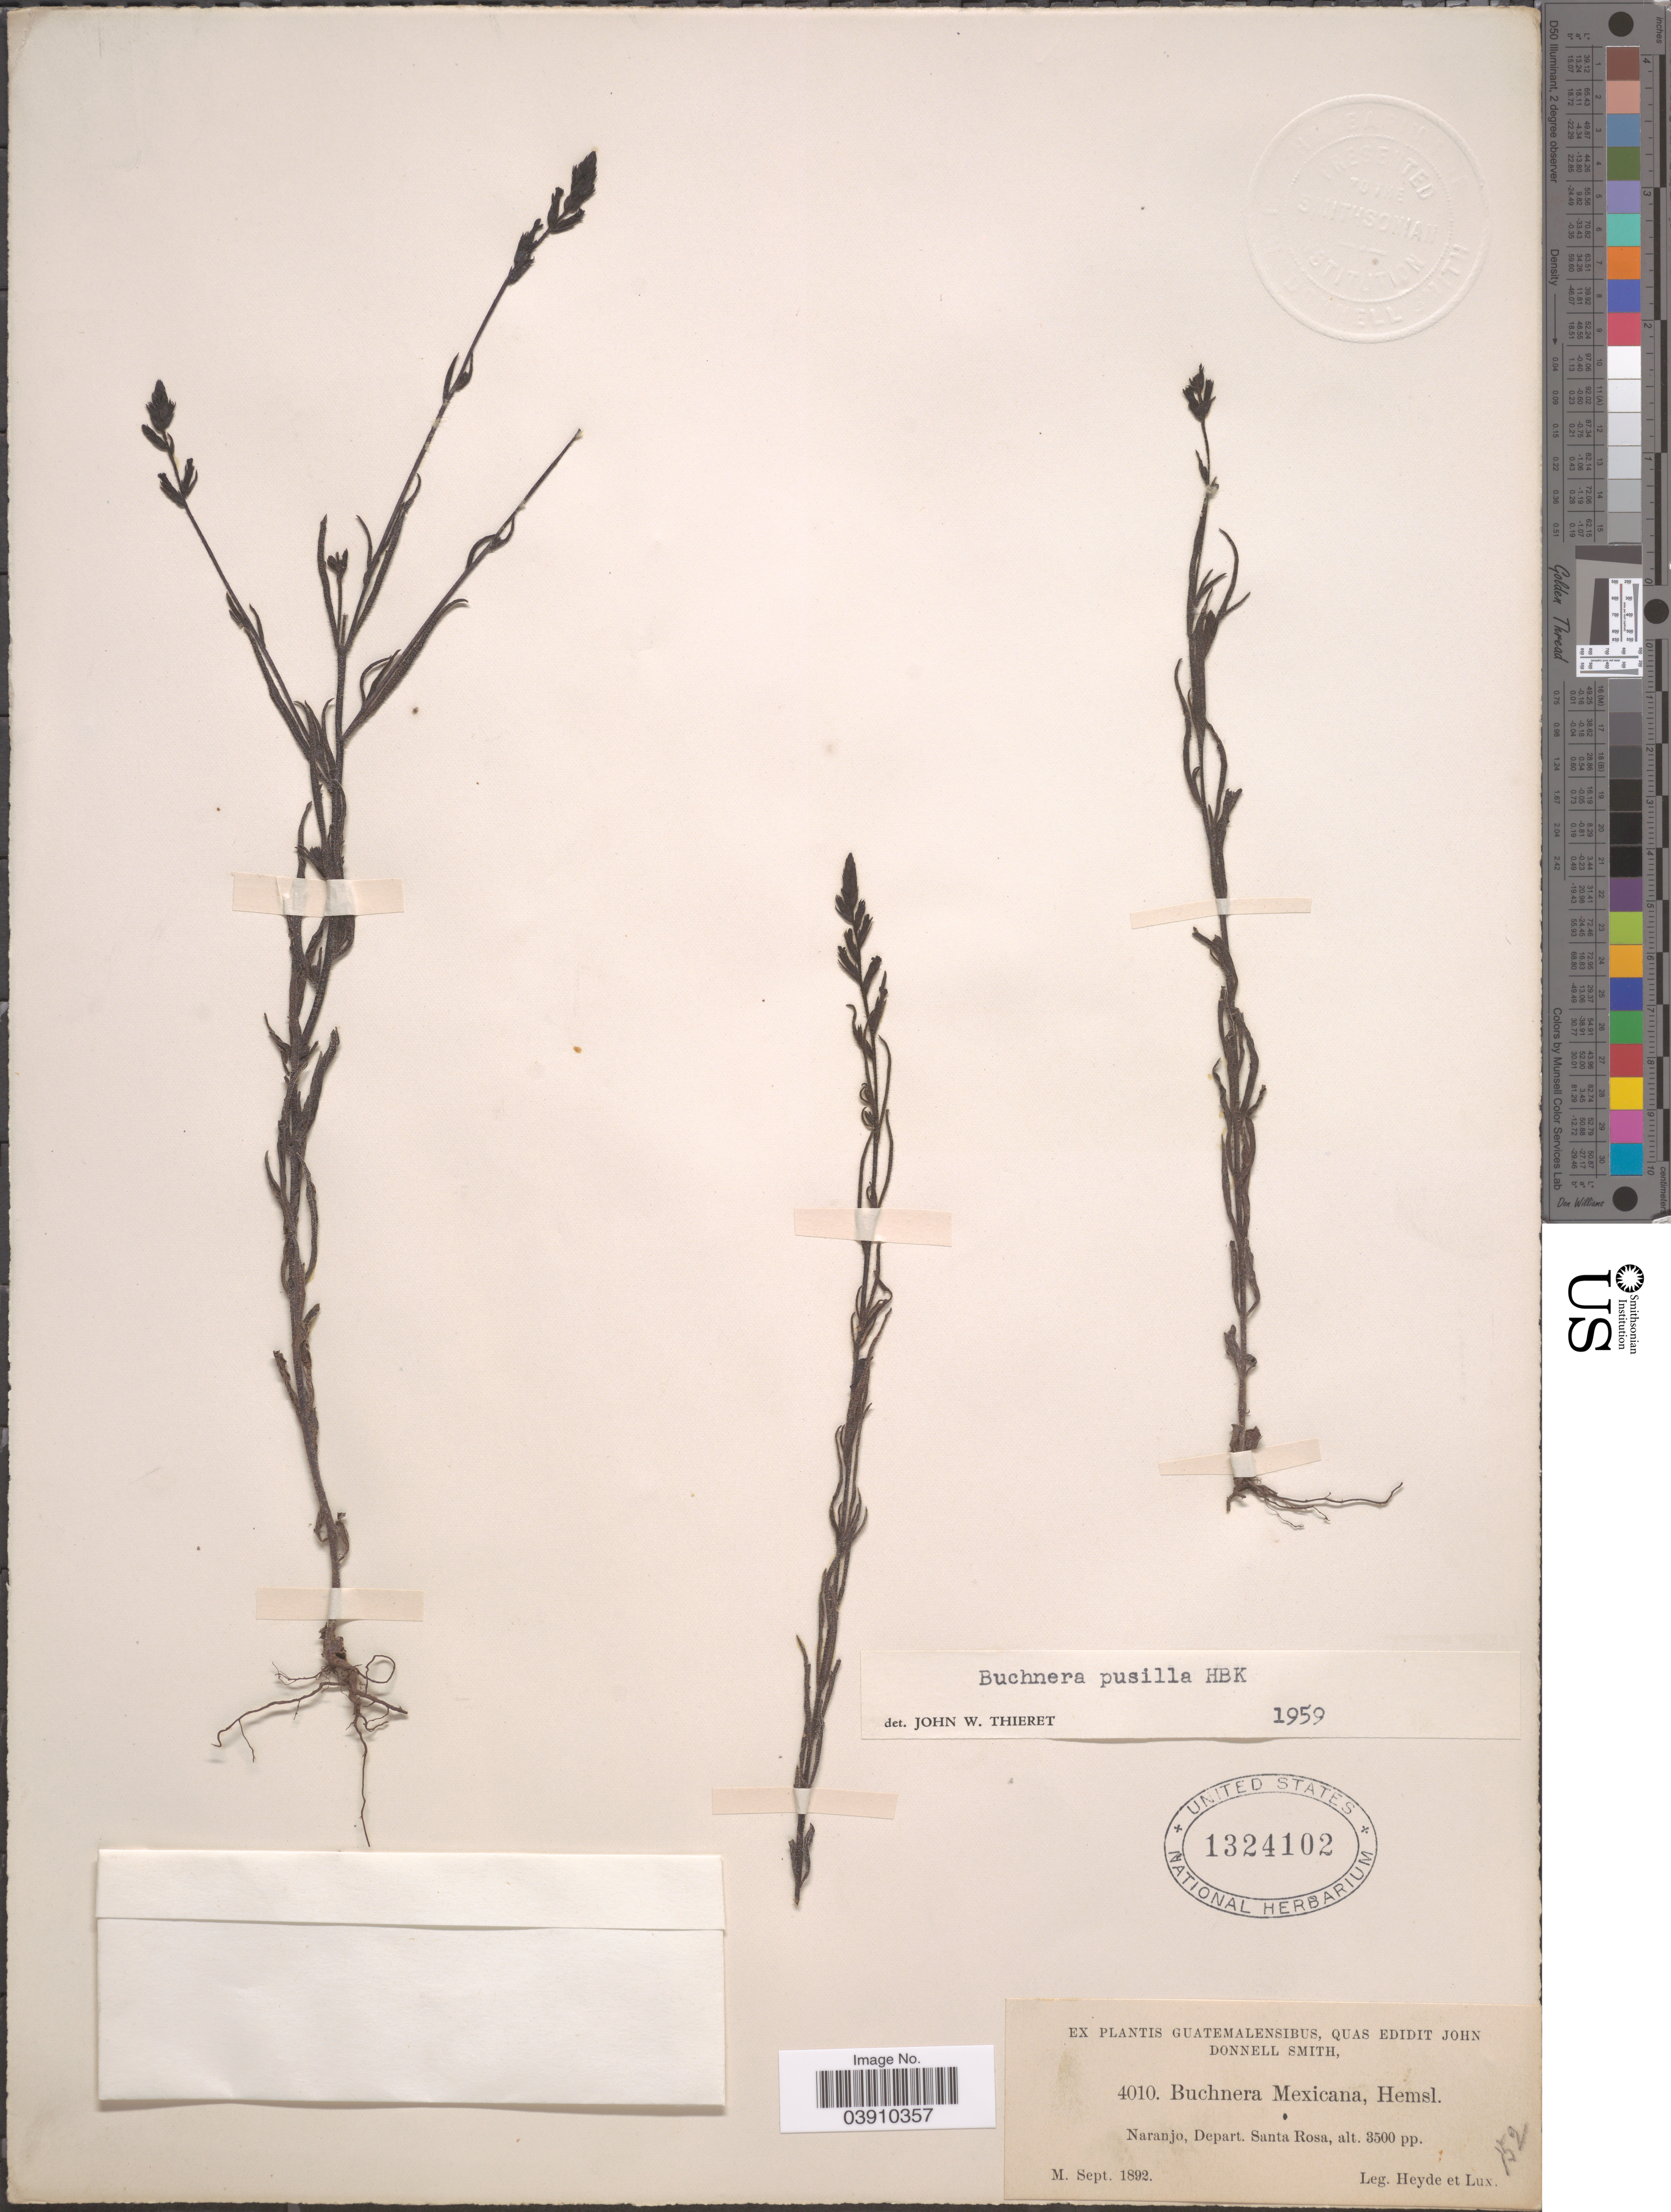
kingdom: Plantae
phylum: Tracheophyta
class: Magnoliopsida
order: Lamiales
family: Orobanchaceae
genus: Buchnera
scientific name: Buchnera pusilla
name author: Kunth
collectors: Heyde & Lux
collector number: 4010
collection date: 1892-09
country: Guatemala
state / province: Santa Rosa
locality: Naranjo, Depart. Santa Rosa.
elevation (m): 1067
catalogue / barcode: US 1324102